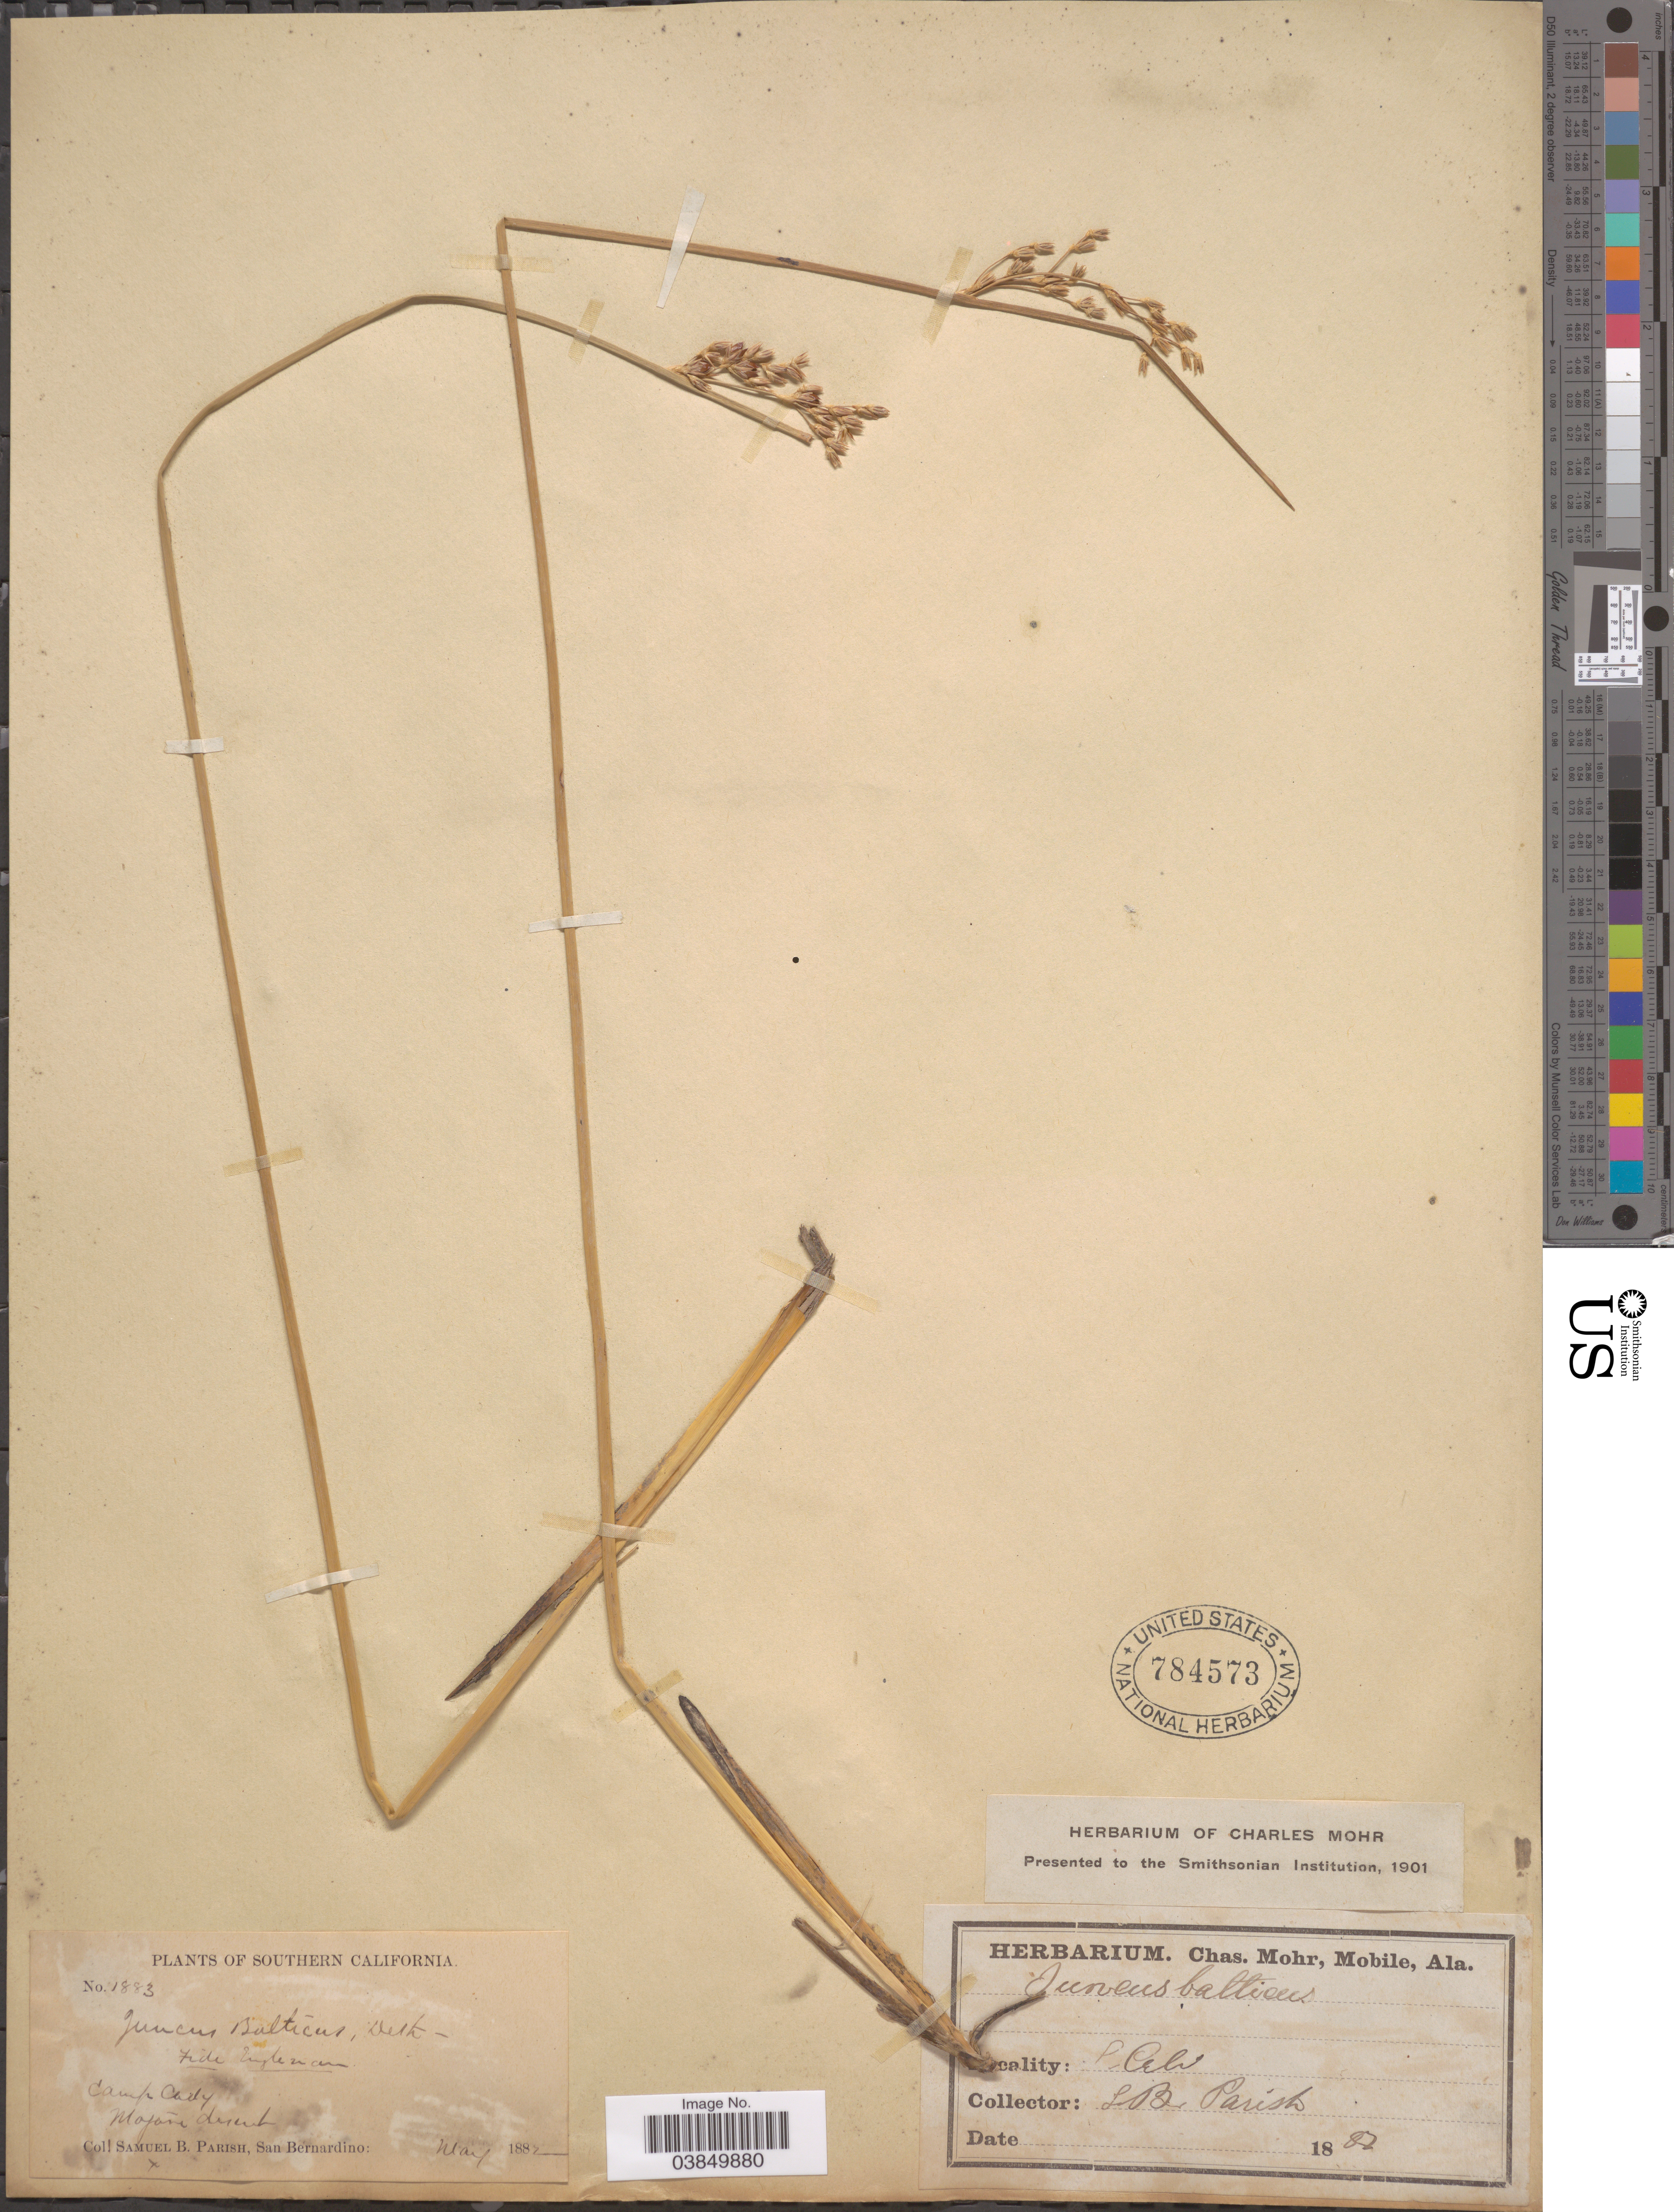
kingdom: Plantae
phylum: Tracheophyta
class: Liliopsida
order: Poales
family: Juncaceae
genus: Juncus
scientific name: Juncus balticus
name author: Willd.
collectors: S. B. Parish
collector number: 1883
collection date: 1882-05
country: United States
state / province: California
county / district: San Bernardino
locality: Southern California. Camp Cady, Mojave desert.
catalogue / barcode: US 784573